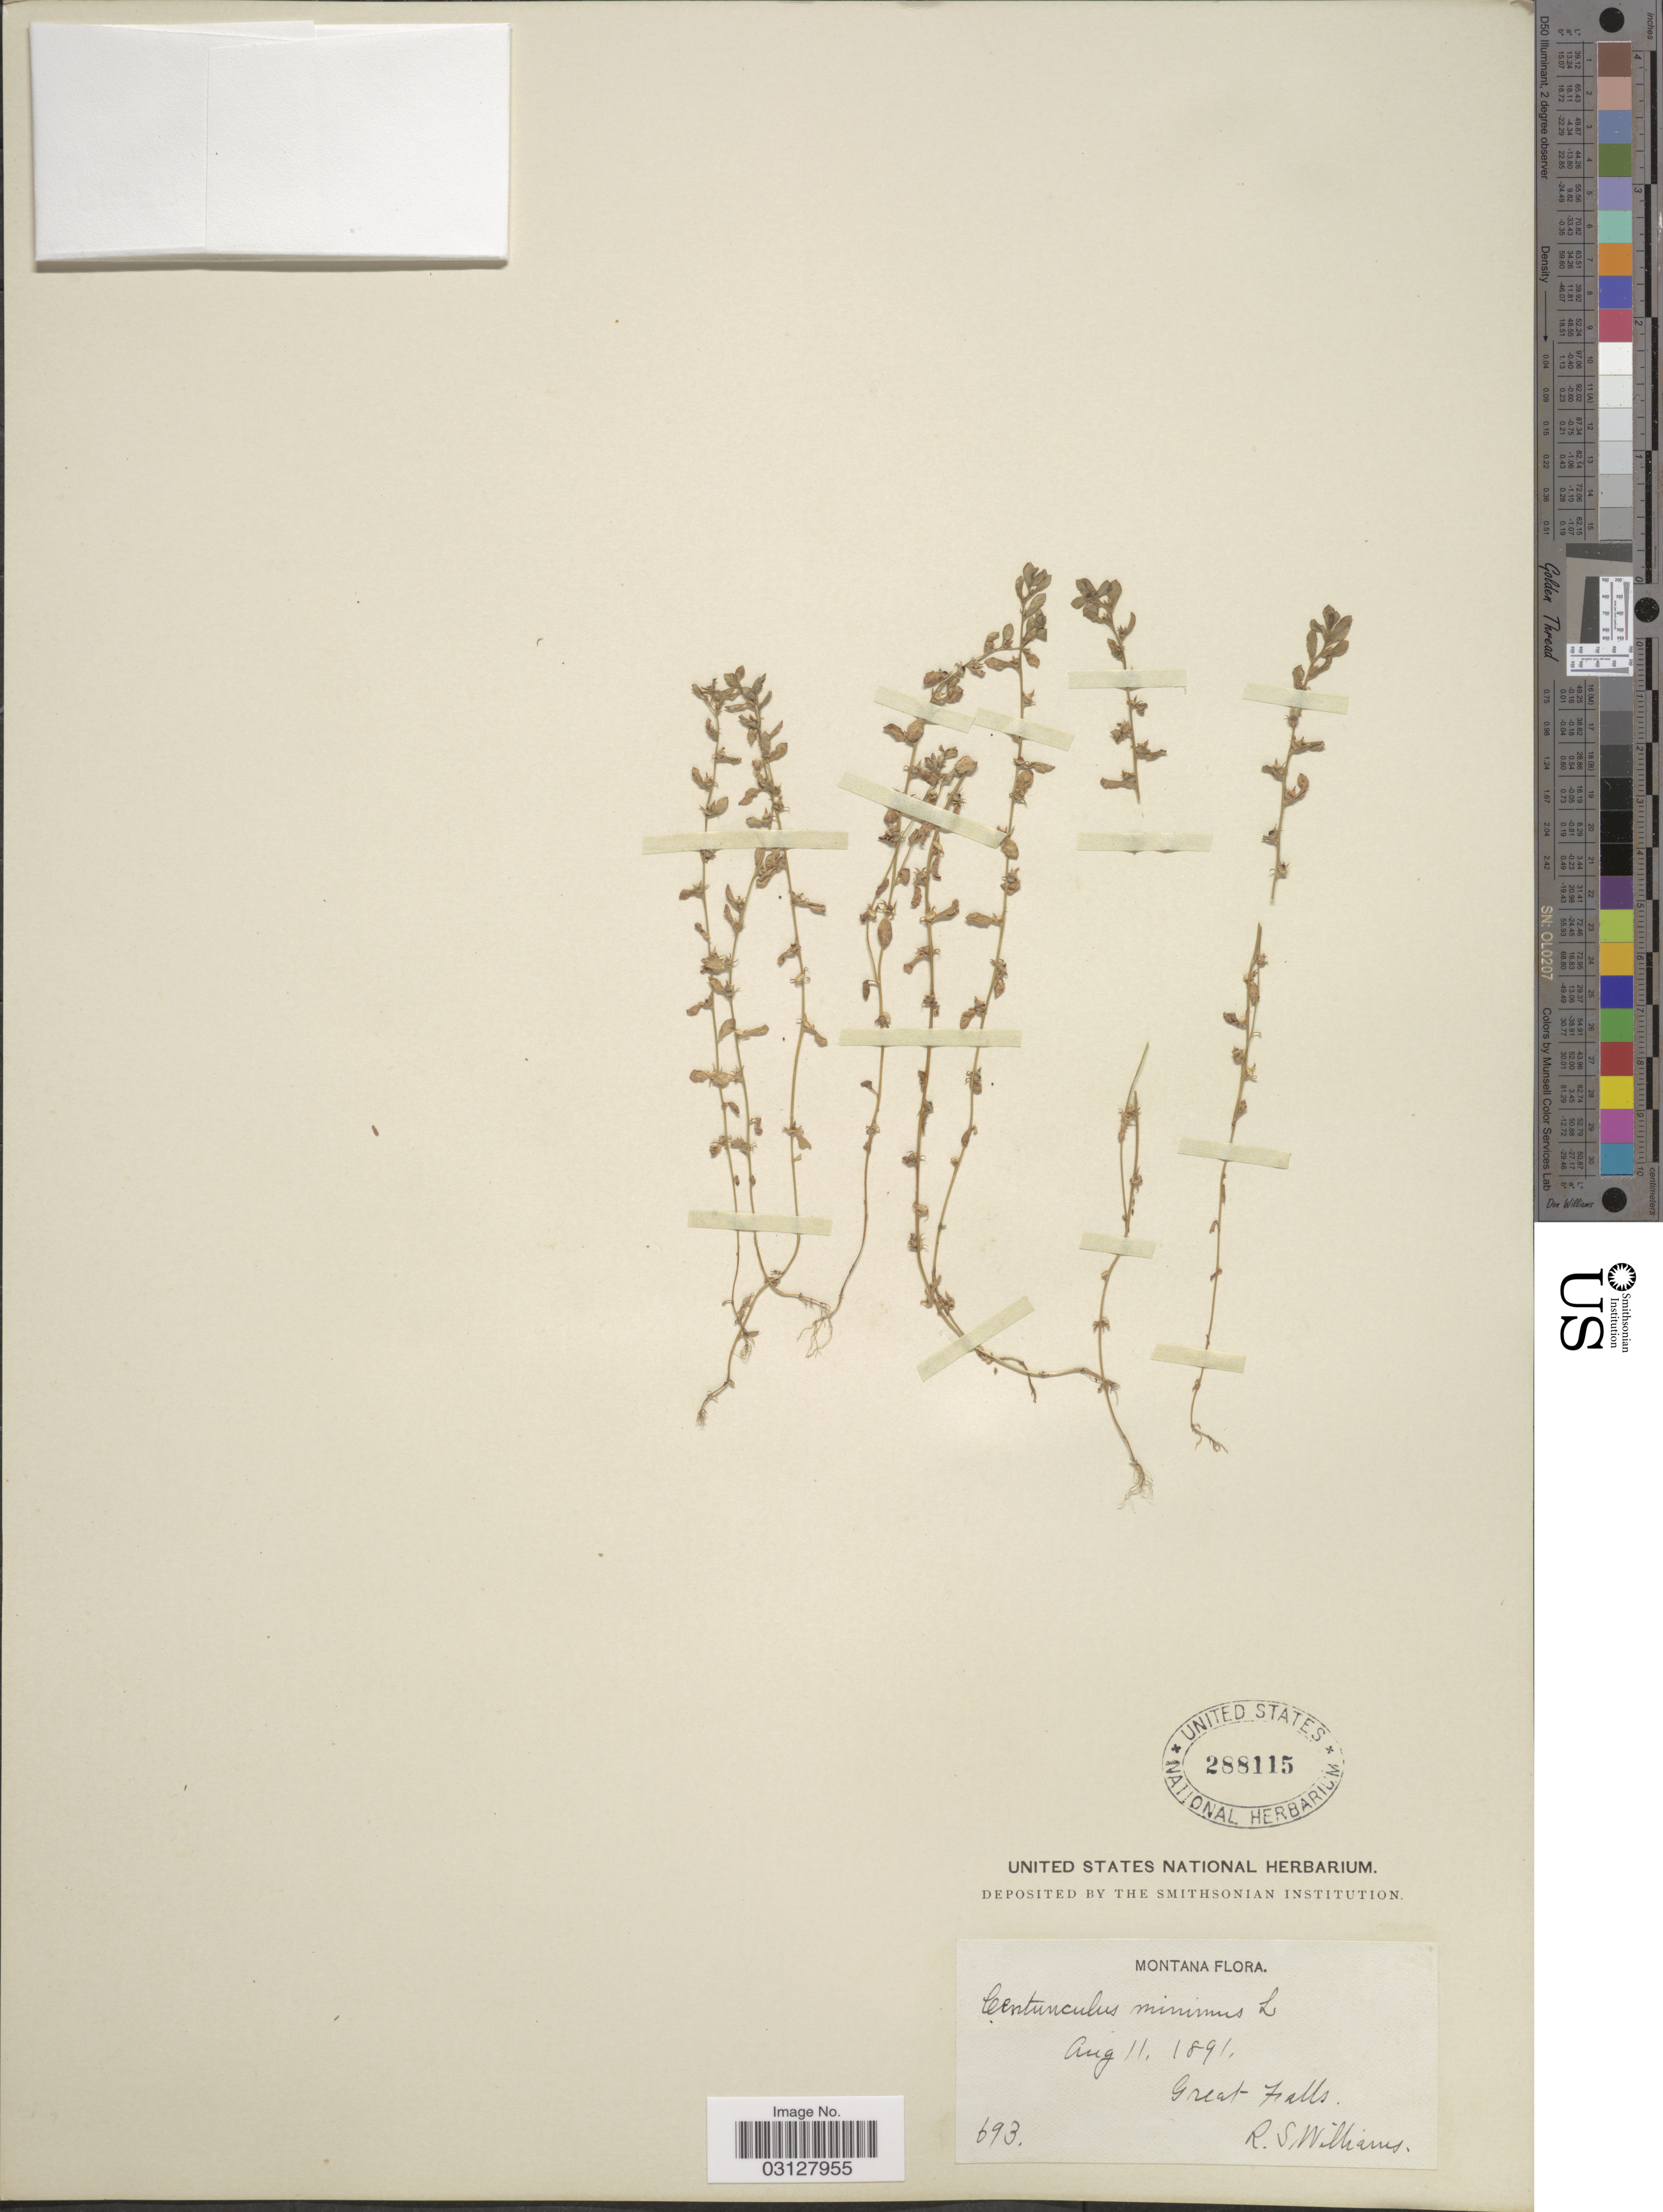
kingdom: Plantae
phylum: Tracheophyta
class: Magnoliopsida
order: Ericales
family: Primulaceae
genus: Centunculus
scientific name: Centunculus minimus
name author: L.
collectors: R. S. Williams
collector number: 693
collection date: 1891-08-11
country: United States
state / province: Montana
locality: Great Falls.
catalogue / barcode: US 288115